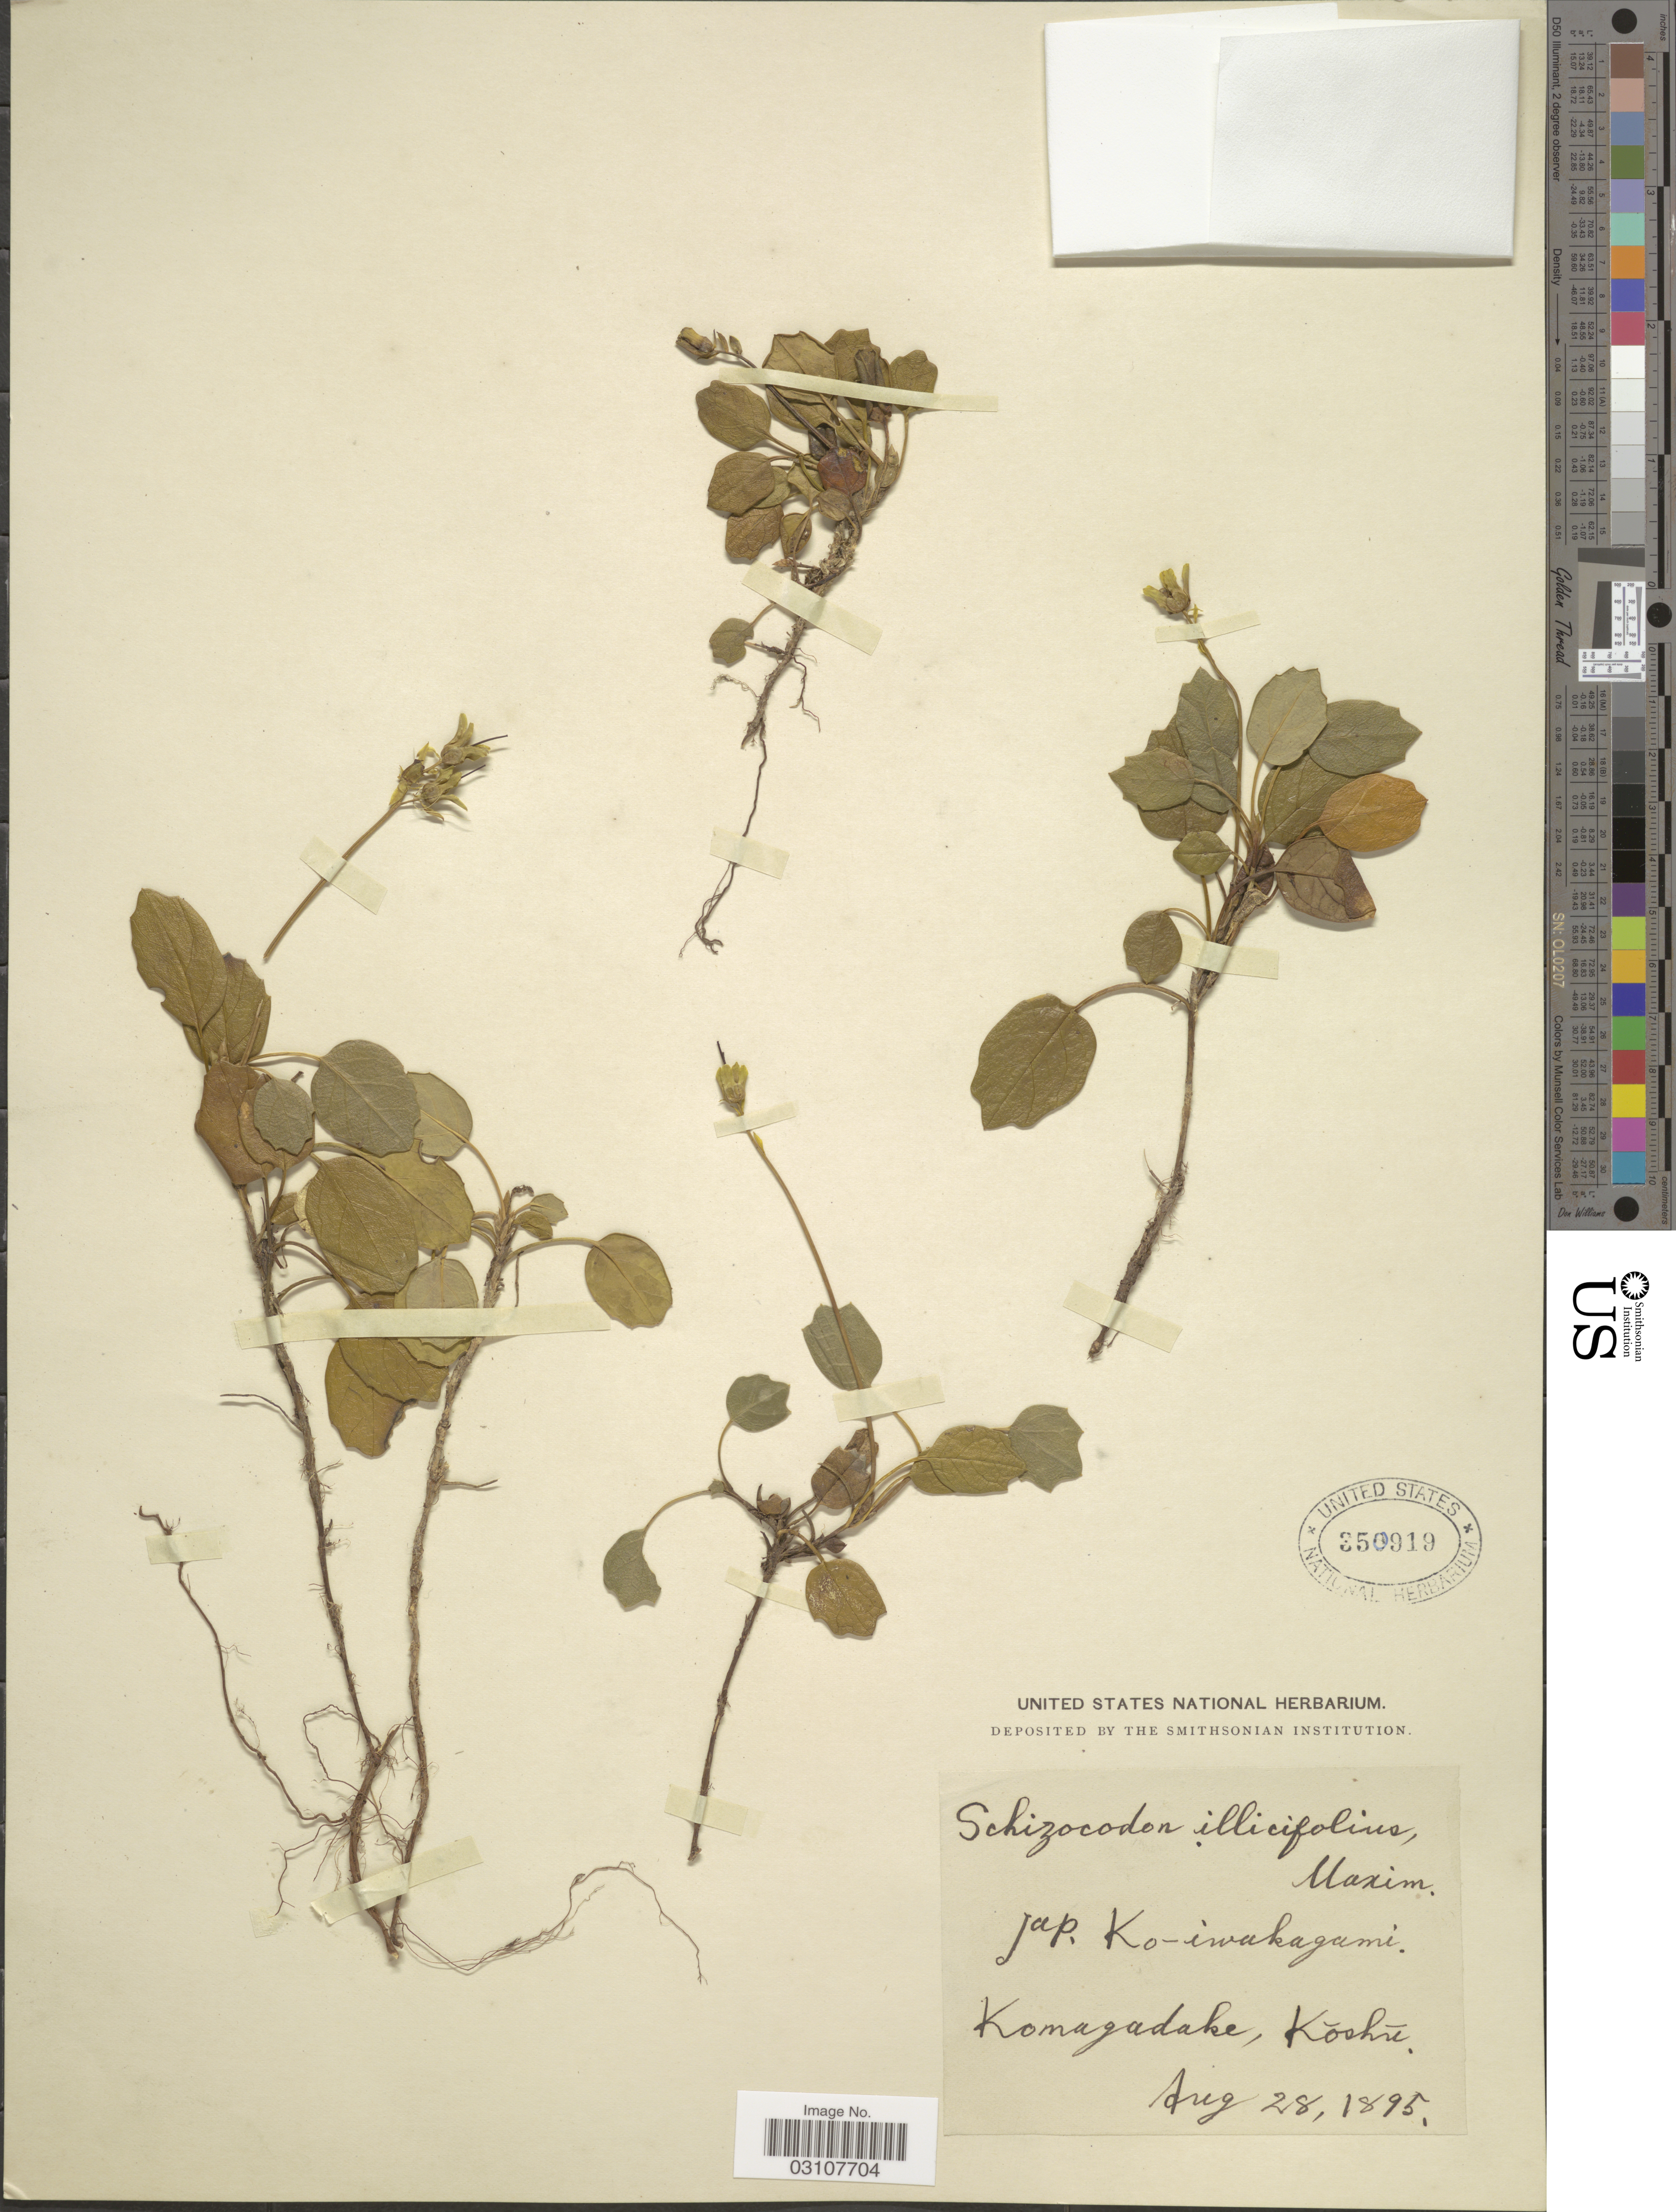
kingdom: Plantae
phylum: Tracheophyta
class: Magnoliopsida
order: Ericales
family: Diapensiaceae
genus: Shortia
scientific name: Shortia soldanelloides var. ilicifolius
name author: (Maxim.) Makino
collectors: ex herb. United States National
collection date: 1895-08-28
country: Japan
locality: Komagadake, Köshi.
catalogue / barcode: US 350919